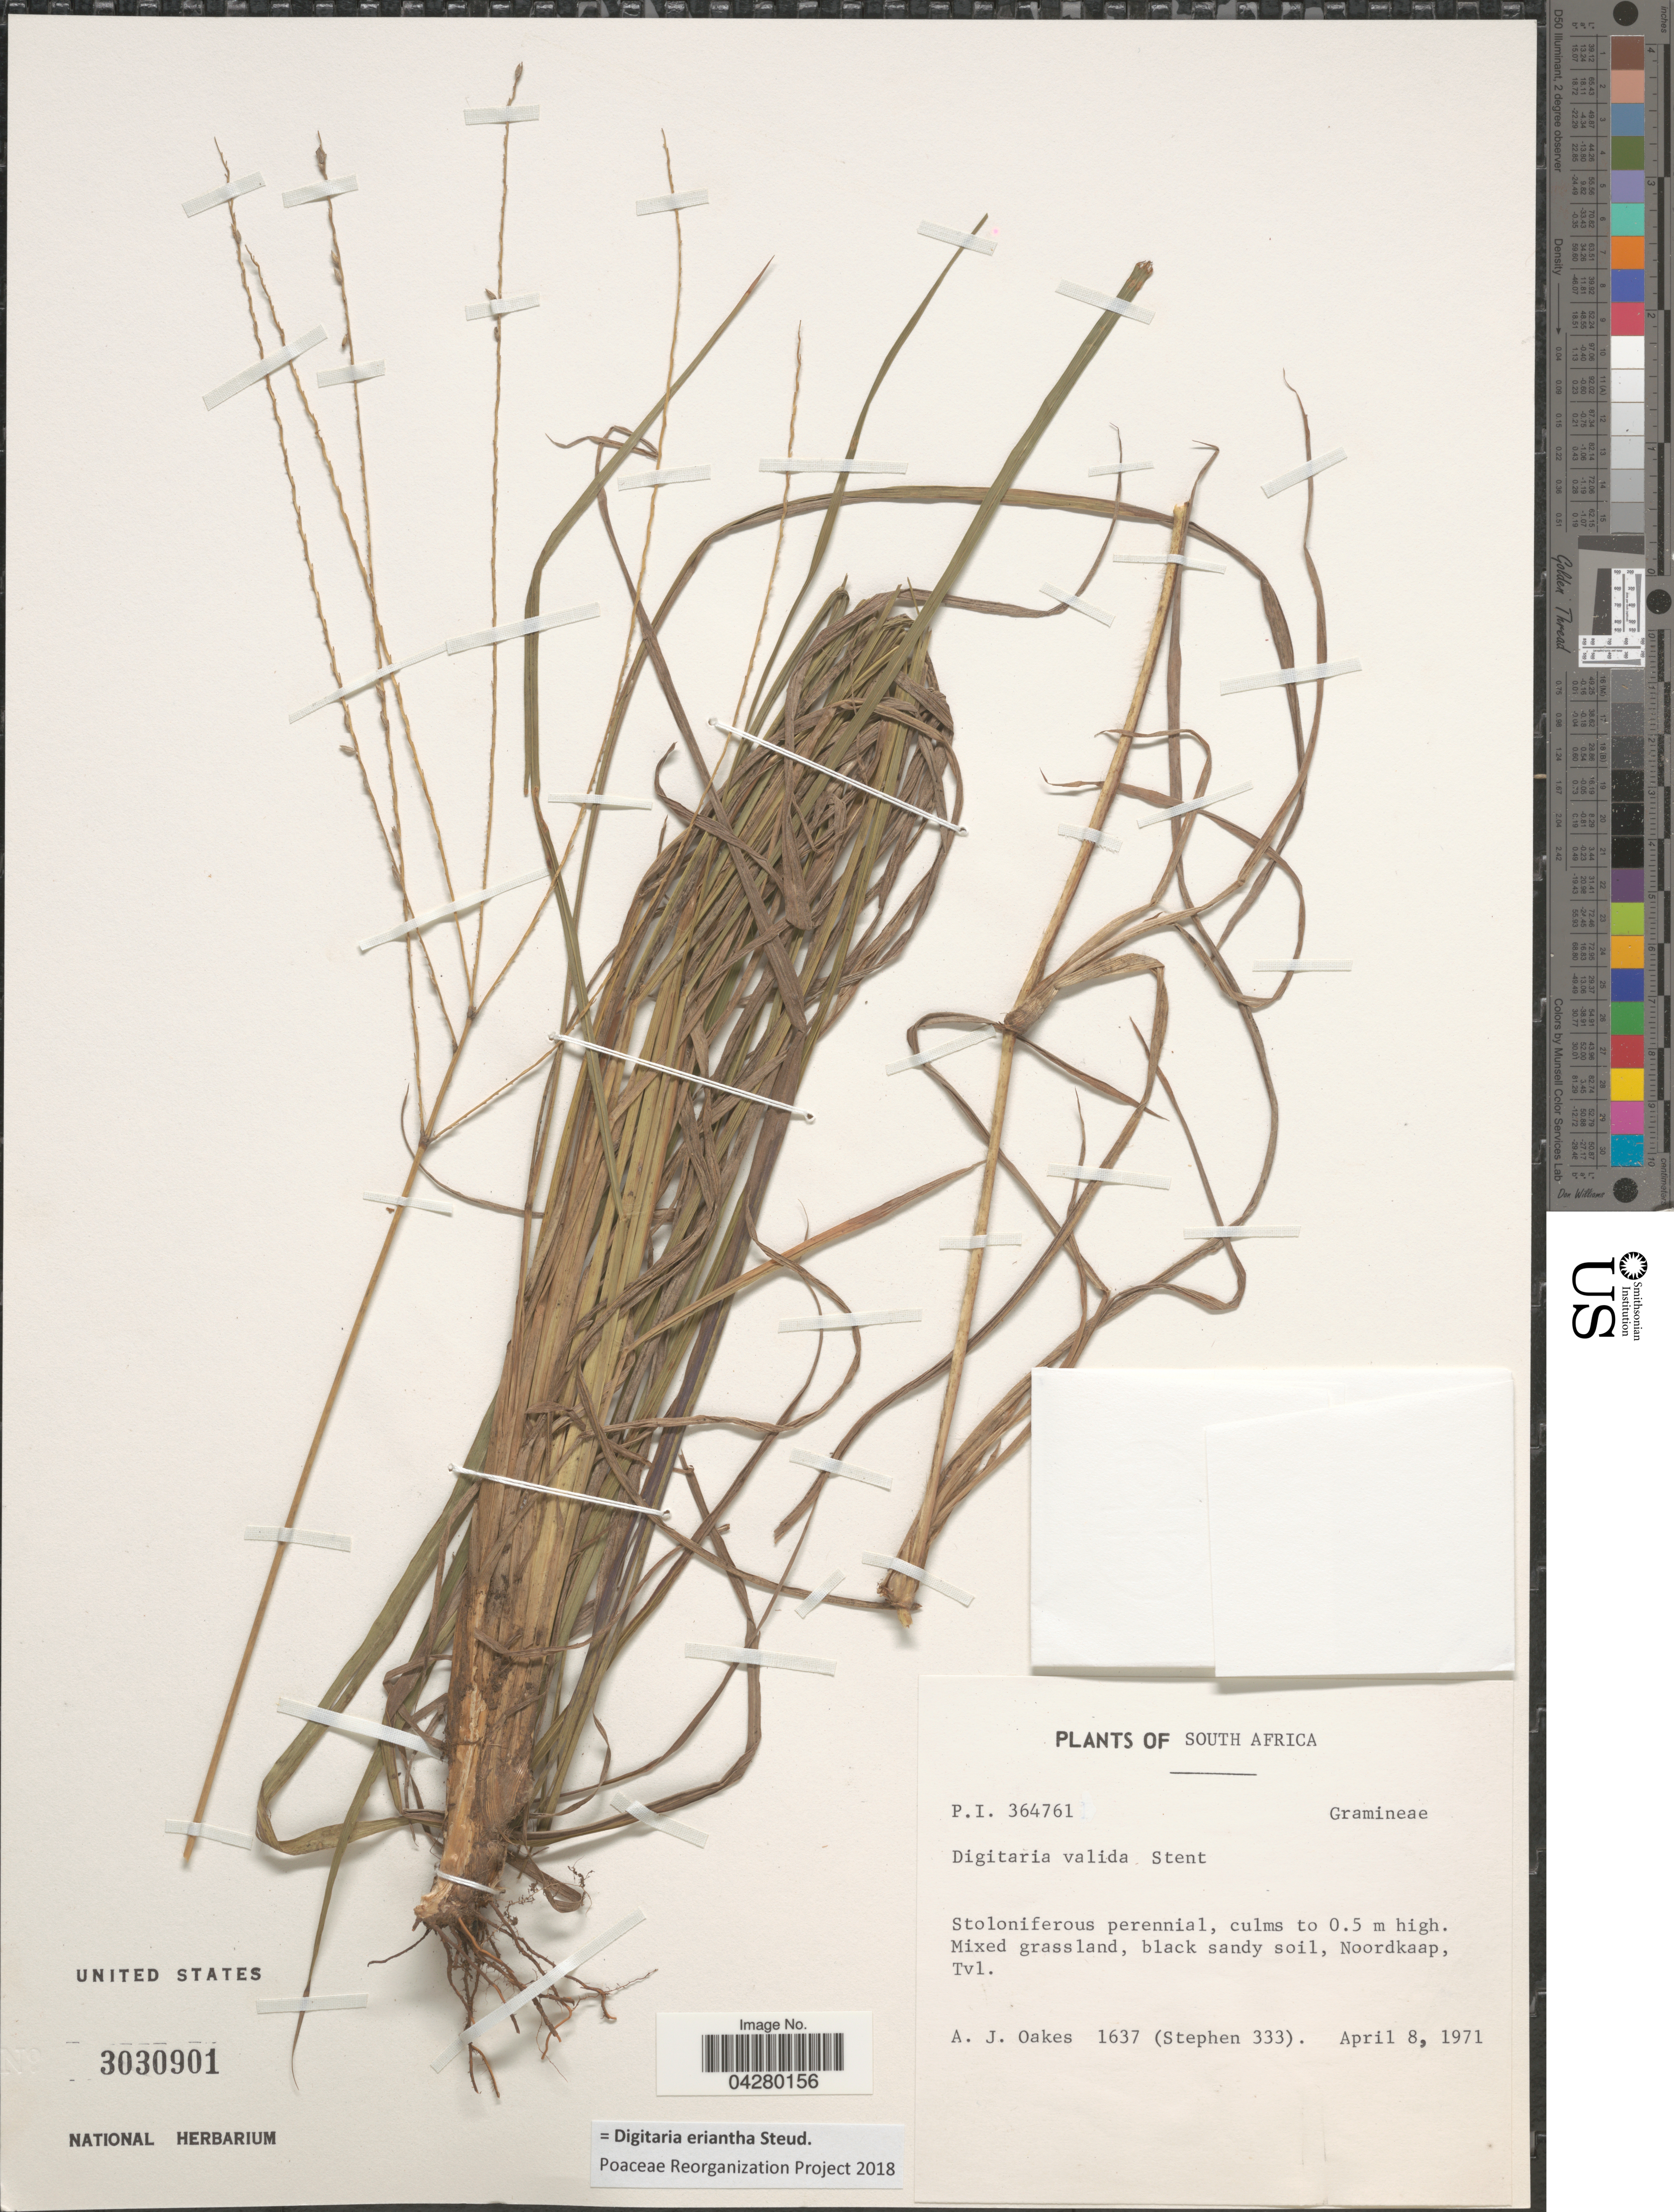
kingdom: Plantae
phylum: Tracheophyta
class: Liliopsida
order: Poales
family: Poaceae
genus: Digitaria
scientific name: Digitaria eriantha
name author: Steud.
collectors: A. Oakes & Stephen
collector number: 1637/333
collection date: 1971-04-08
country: South Africa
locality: Mixed grassland, black sandy soil, Noordkaap, Tvl.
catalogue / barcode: US 3030901